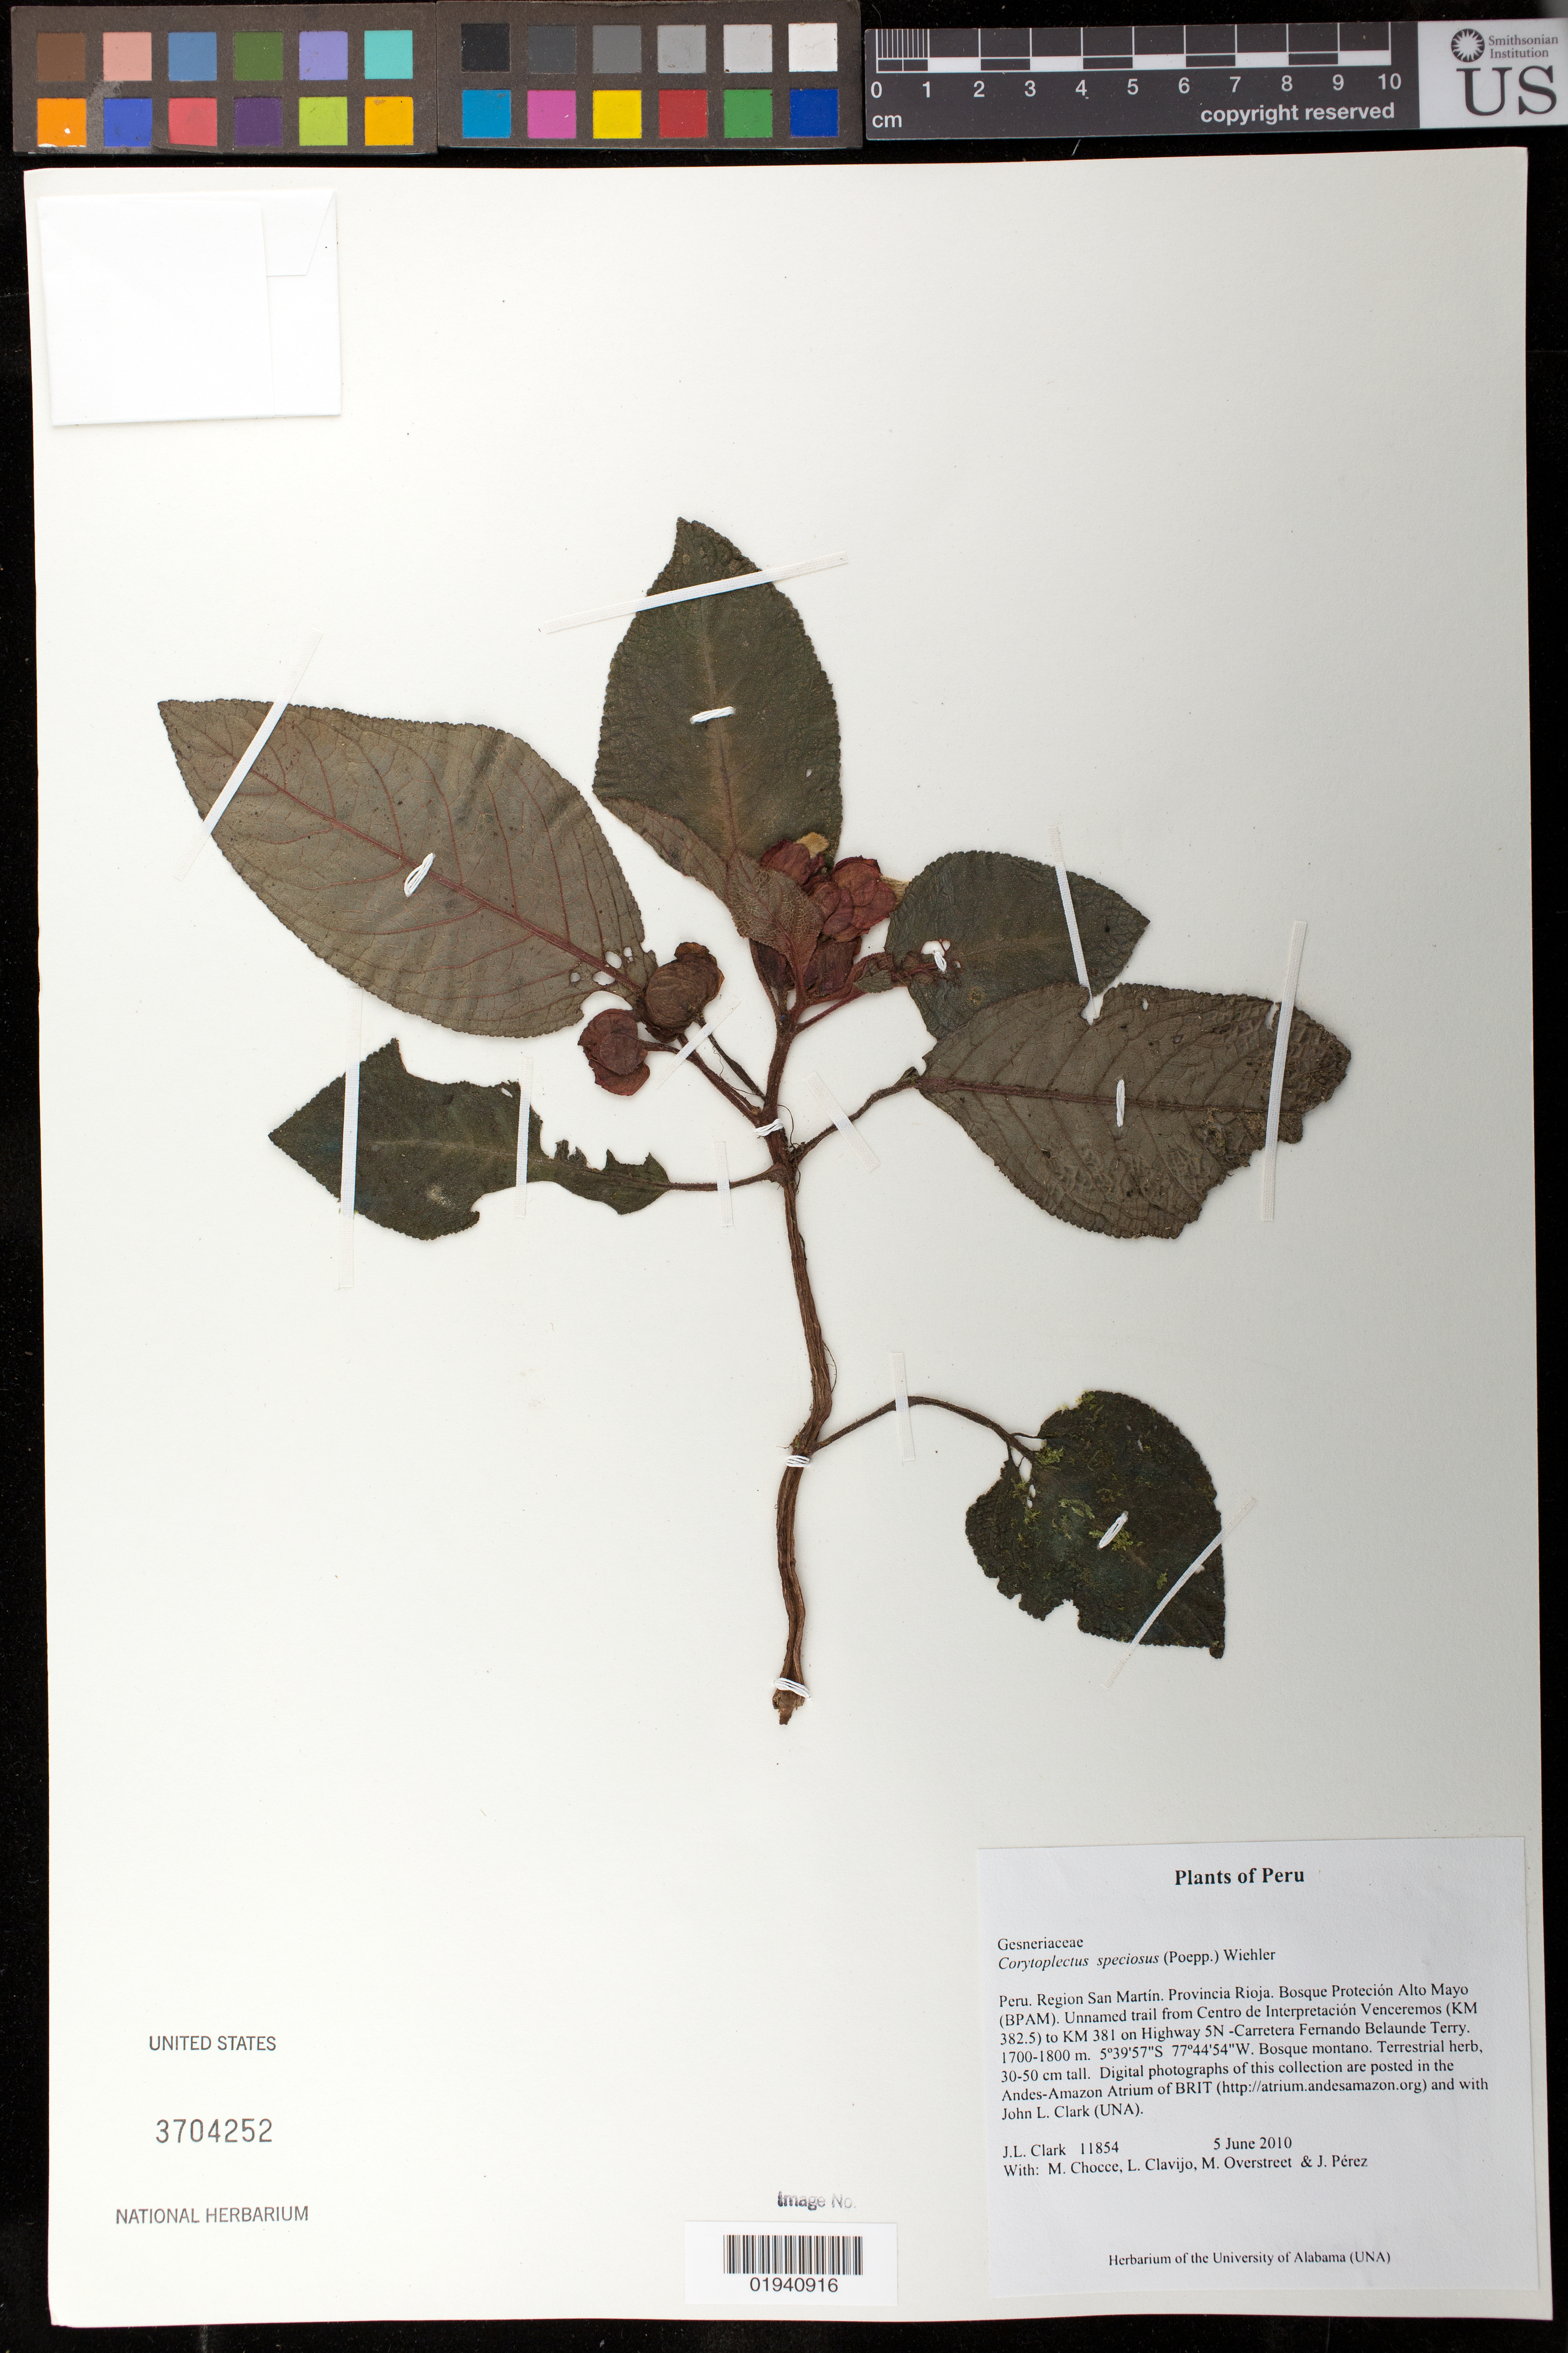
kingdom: Plantae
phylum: Tracheophyta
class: Magnoliopsida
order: Lamiales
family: Gesneriaceae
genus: Corytoplectus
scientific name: Corytoplectus speciosus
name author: (Poepp.) Wiehler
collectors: J. L. Clark, M. Chocce, L. Clavijo, M. Overstreet & J. Perez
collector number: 11854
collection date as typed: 5 Jun 2010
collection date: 2010-06-05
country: Peru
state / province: San Martín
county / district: Rioja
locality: Bosque Protecion Alto Mayo (BPAM). Unnamed trail from Centro de Interpretacion Venceremos (KM 382.5) to KM 381 on Highway 5N. Carretera Fernando Belaunde Terry.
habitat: Bosque montano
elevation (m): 1700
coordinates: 5 39 57 S, 77 44 54 W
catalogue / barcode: US 3704252